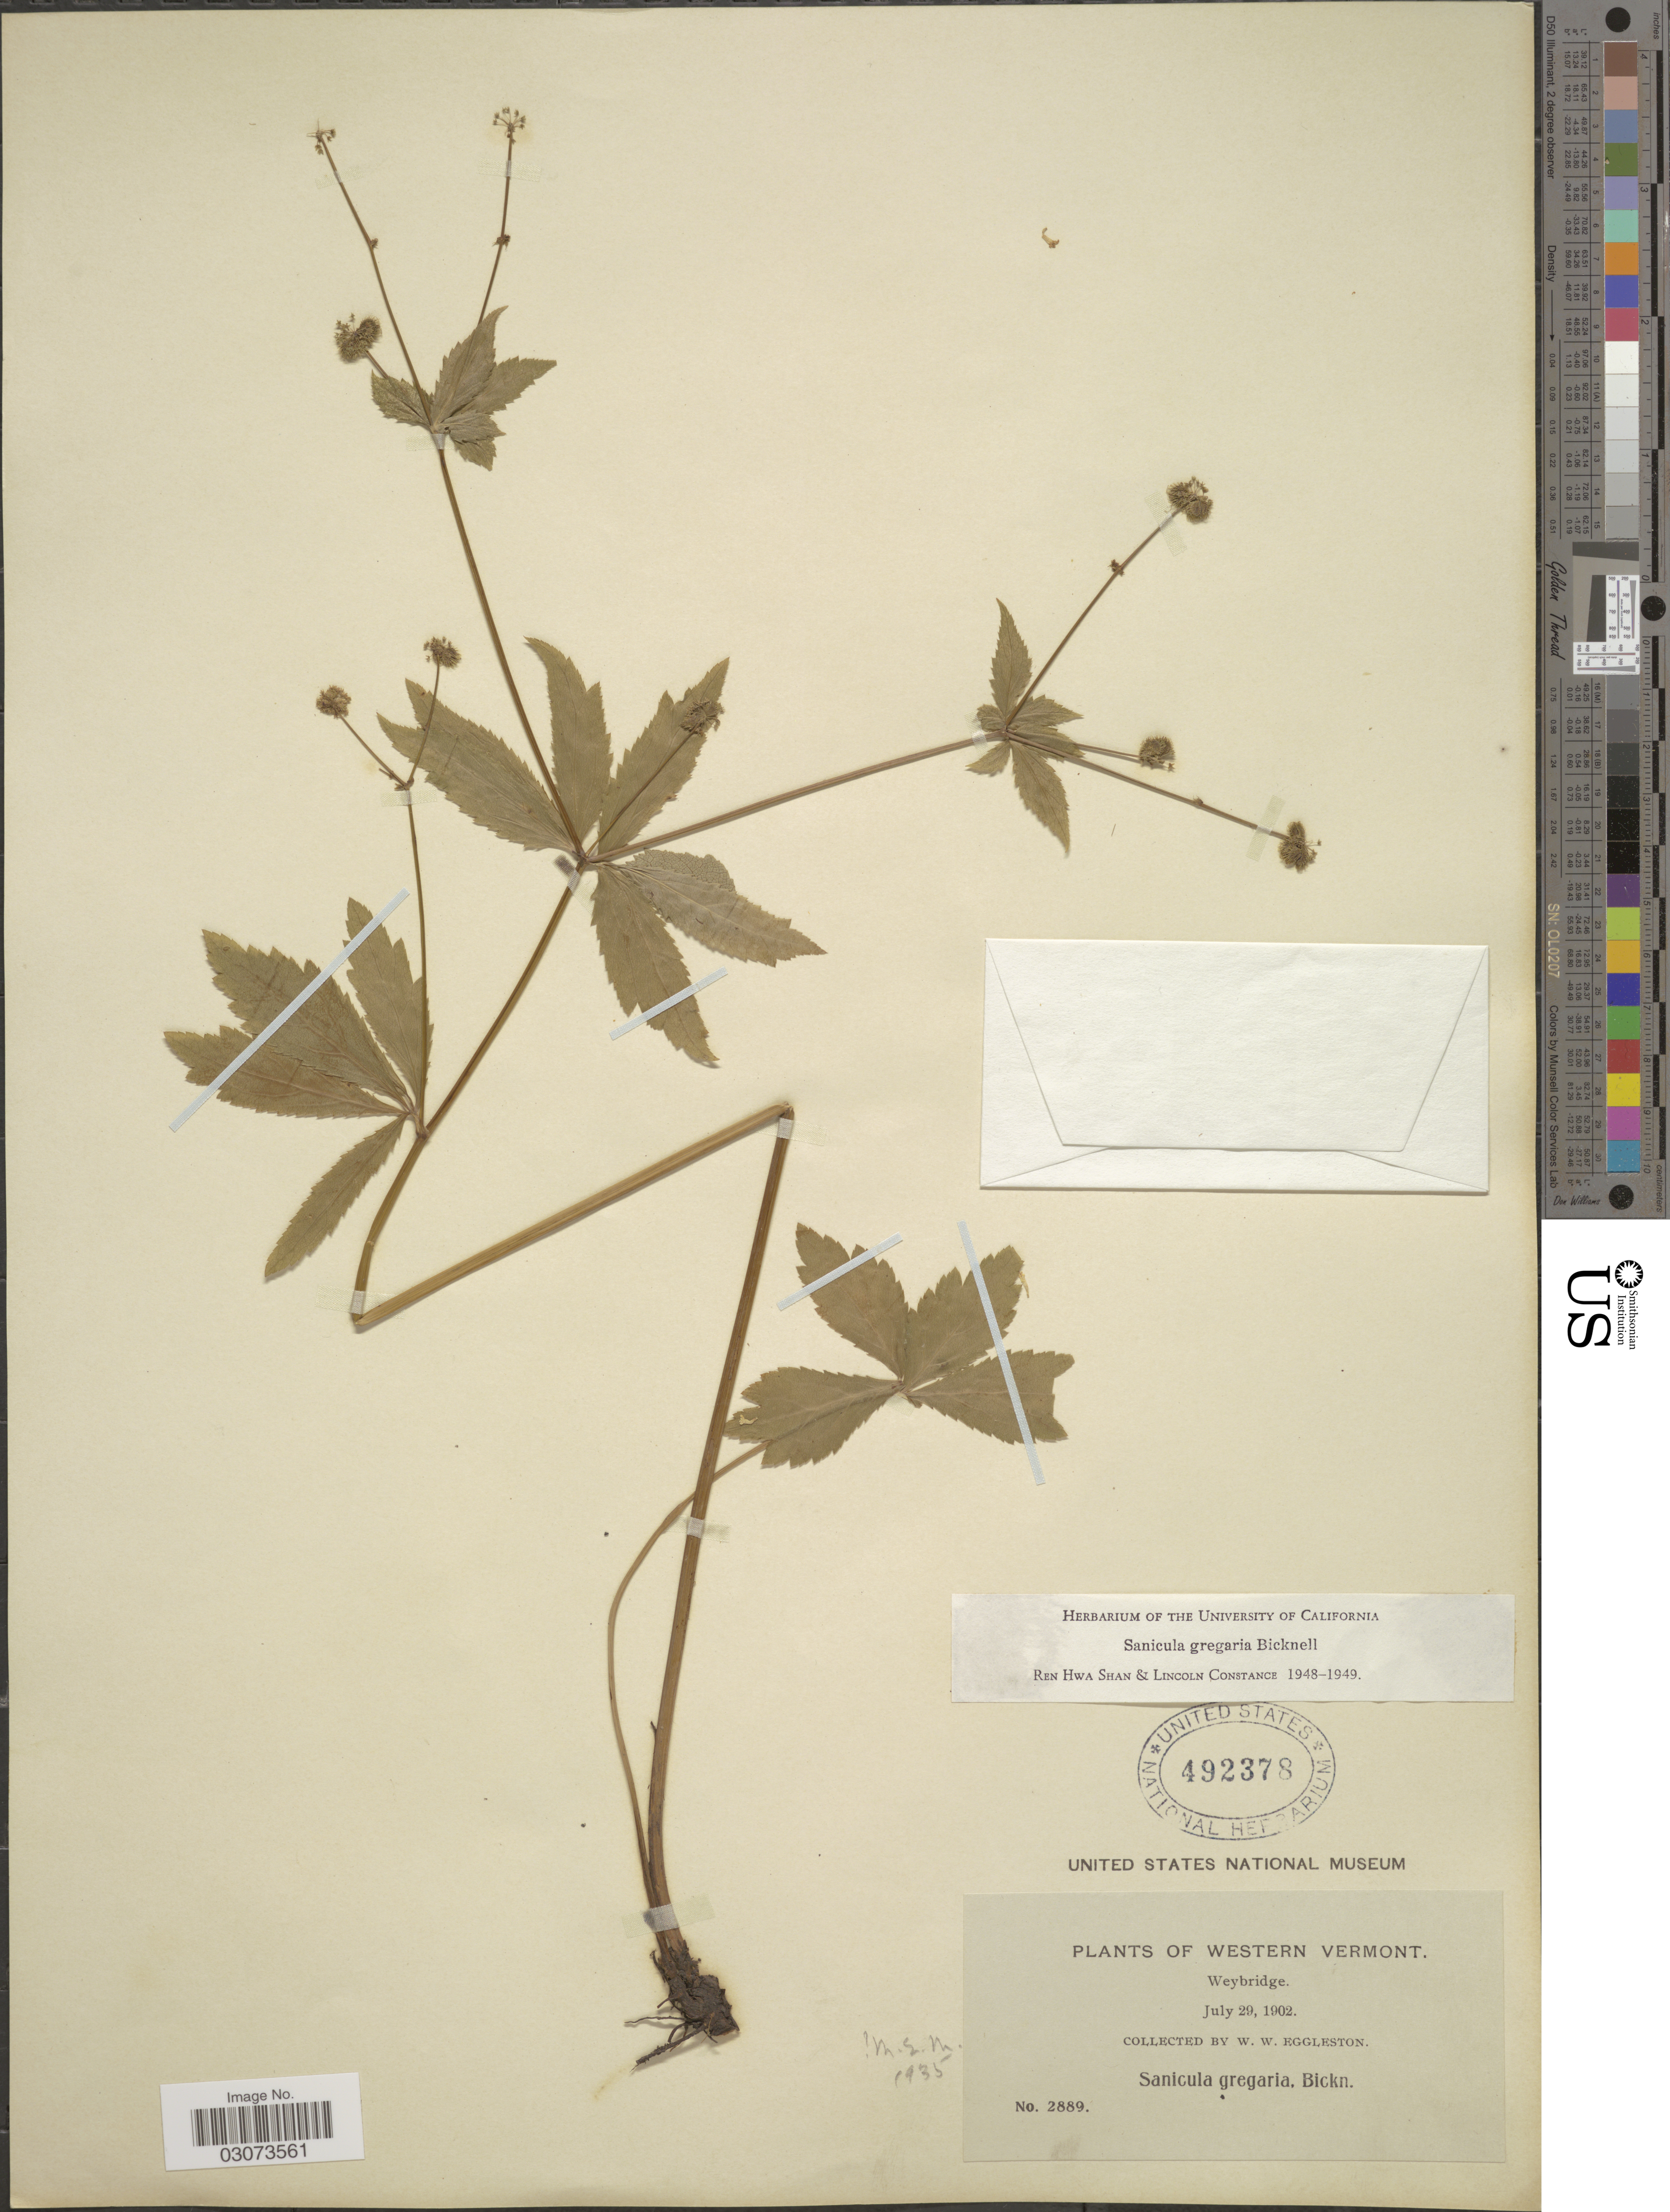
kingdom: Plantae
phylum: Tracheophyta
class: Magnoliopsida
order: Apiales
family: Apiaceae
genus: Sanicula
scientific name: Sanicula gregaria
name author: E.P. Bicknell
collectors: W. W. Eggleston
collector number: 2889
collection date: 1902-07-29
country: United States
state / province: Vermont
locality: Western Vermont. Weybridge.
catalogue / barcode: US 492378